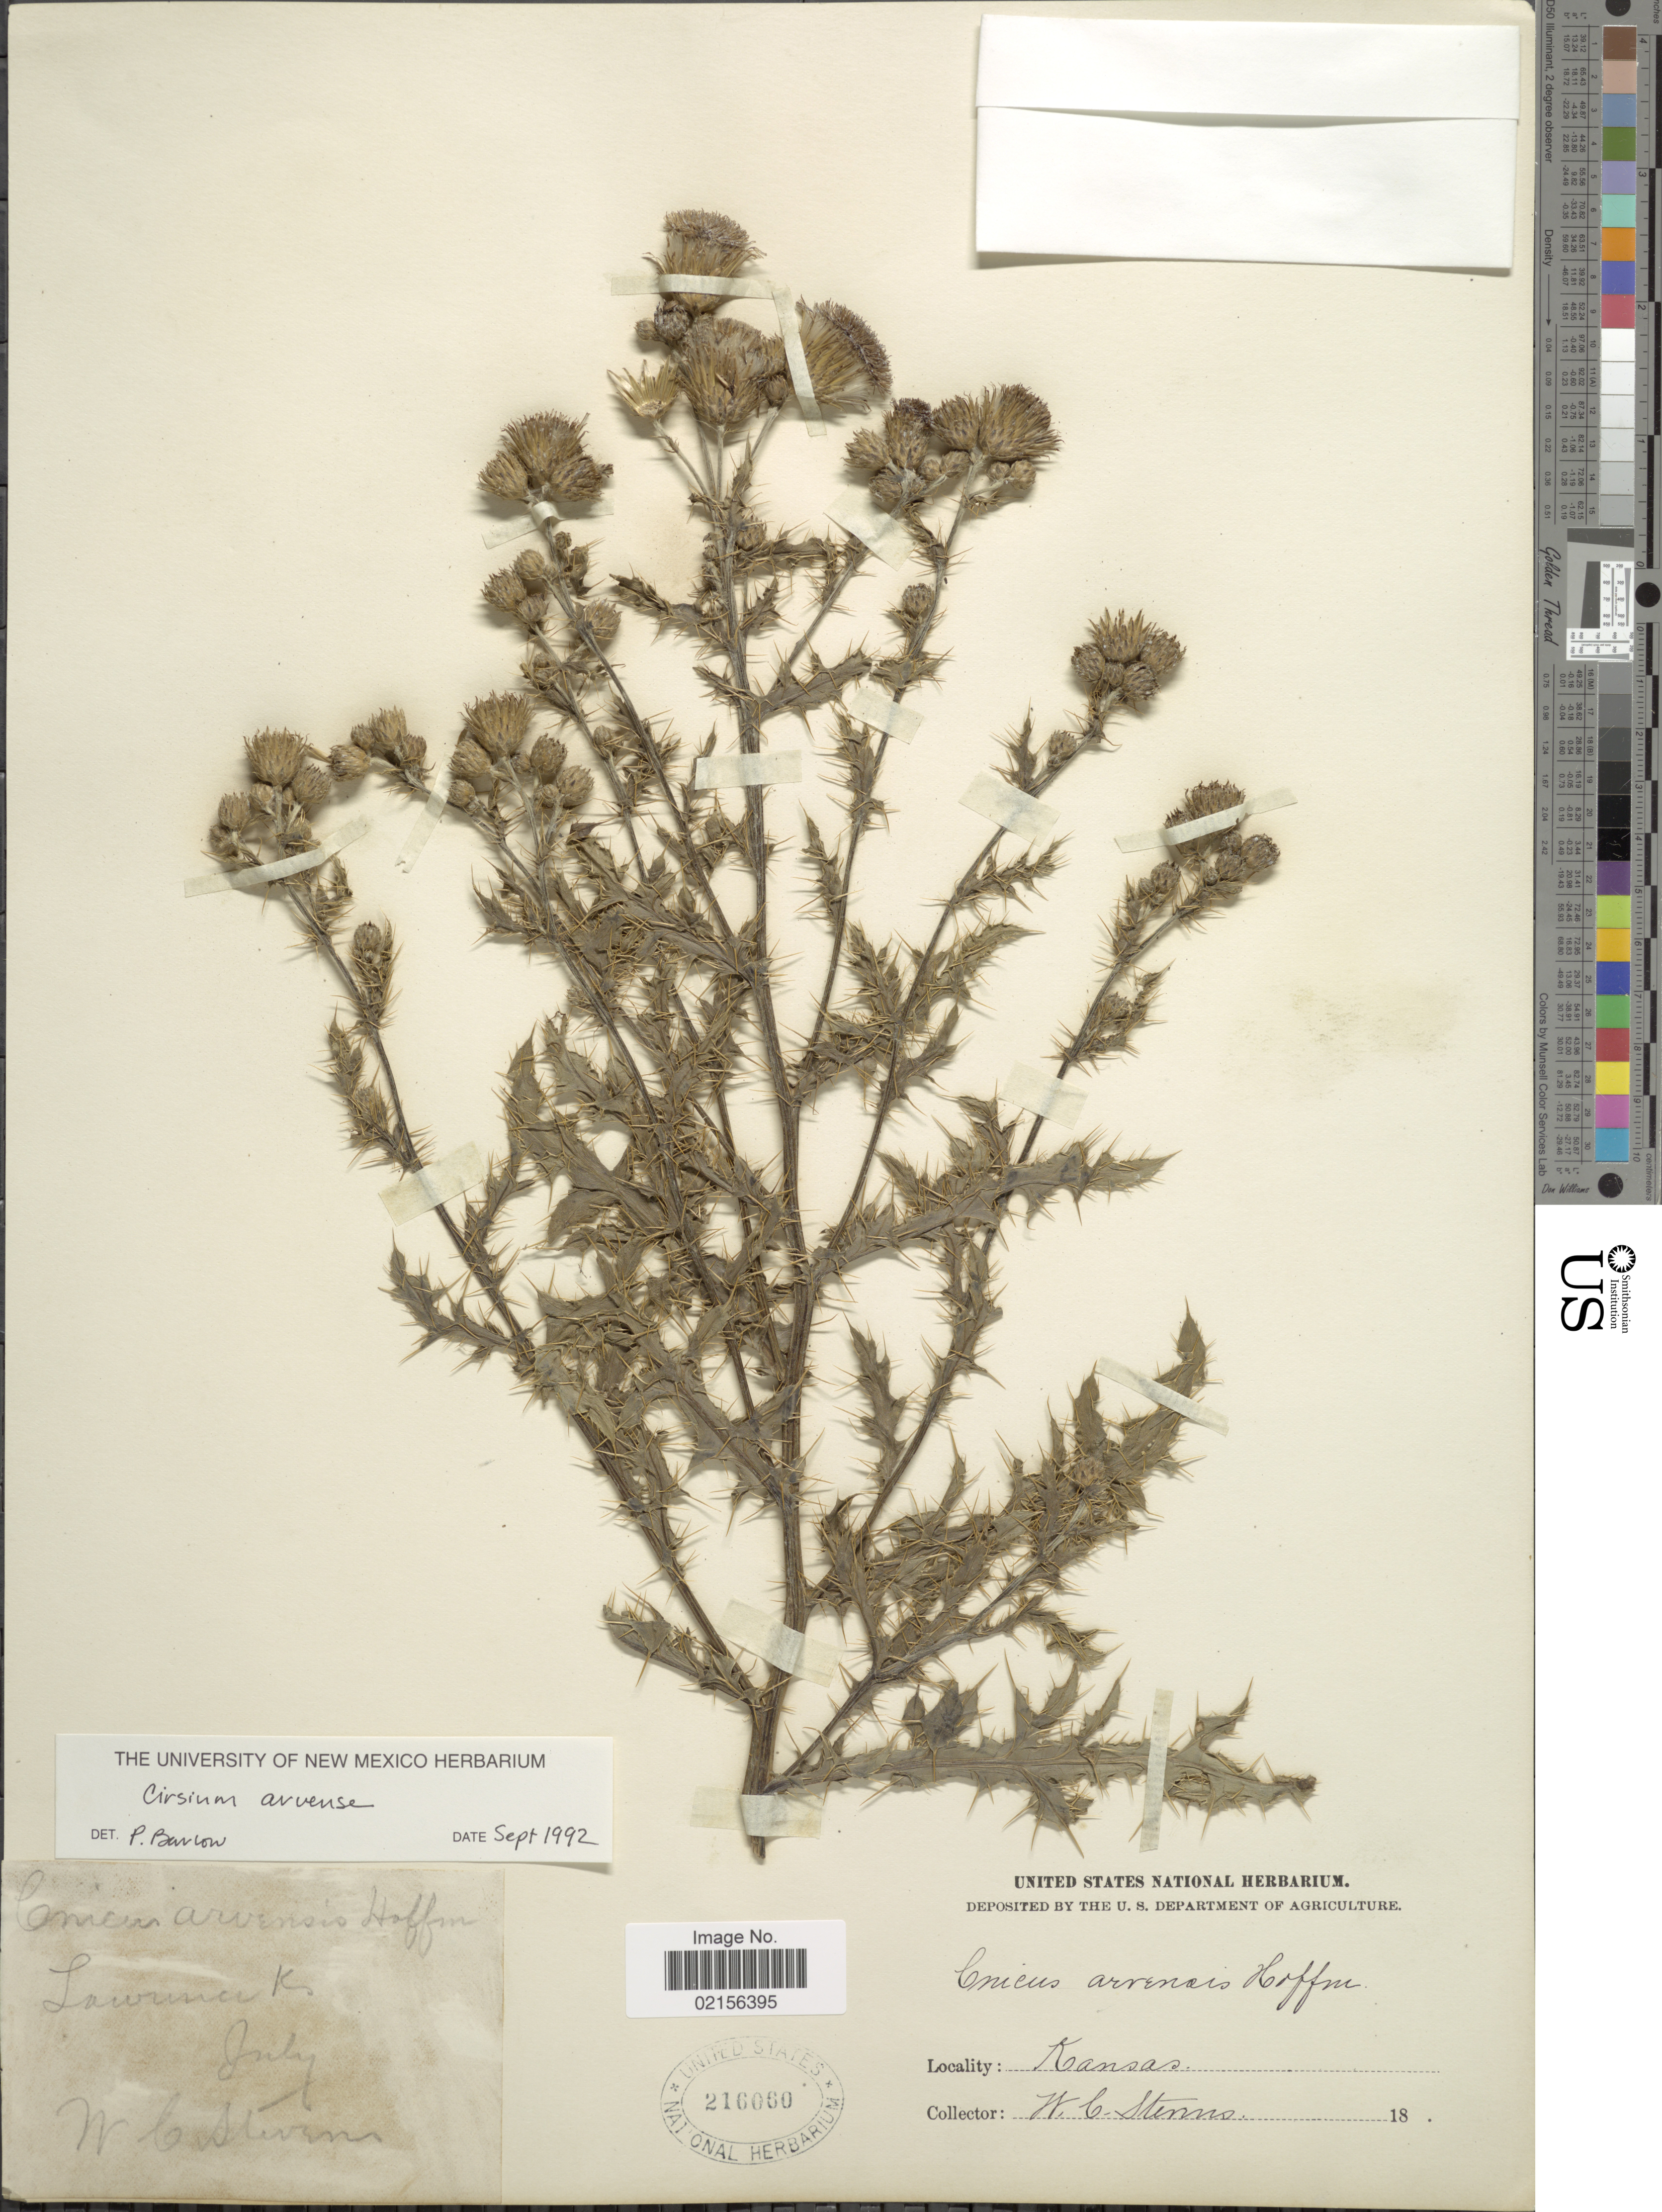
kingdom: Plantae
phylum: Tracheophyta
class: Magnoliopsida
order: Asterales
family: Asteraceae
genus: Cirsium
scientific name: Cirsium arvense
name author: (L.) Scop.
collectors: W. C. Stevens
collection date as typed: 18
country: United States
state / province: Kansas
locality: Lawrence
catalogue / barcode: US 216060